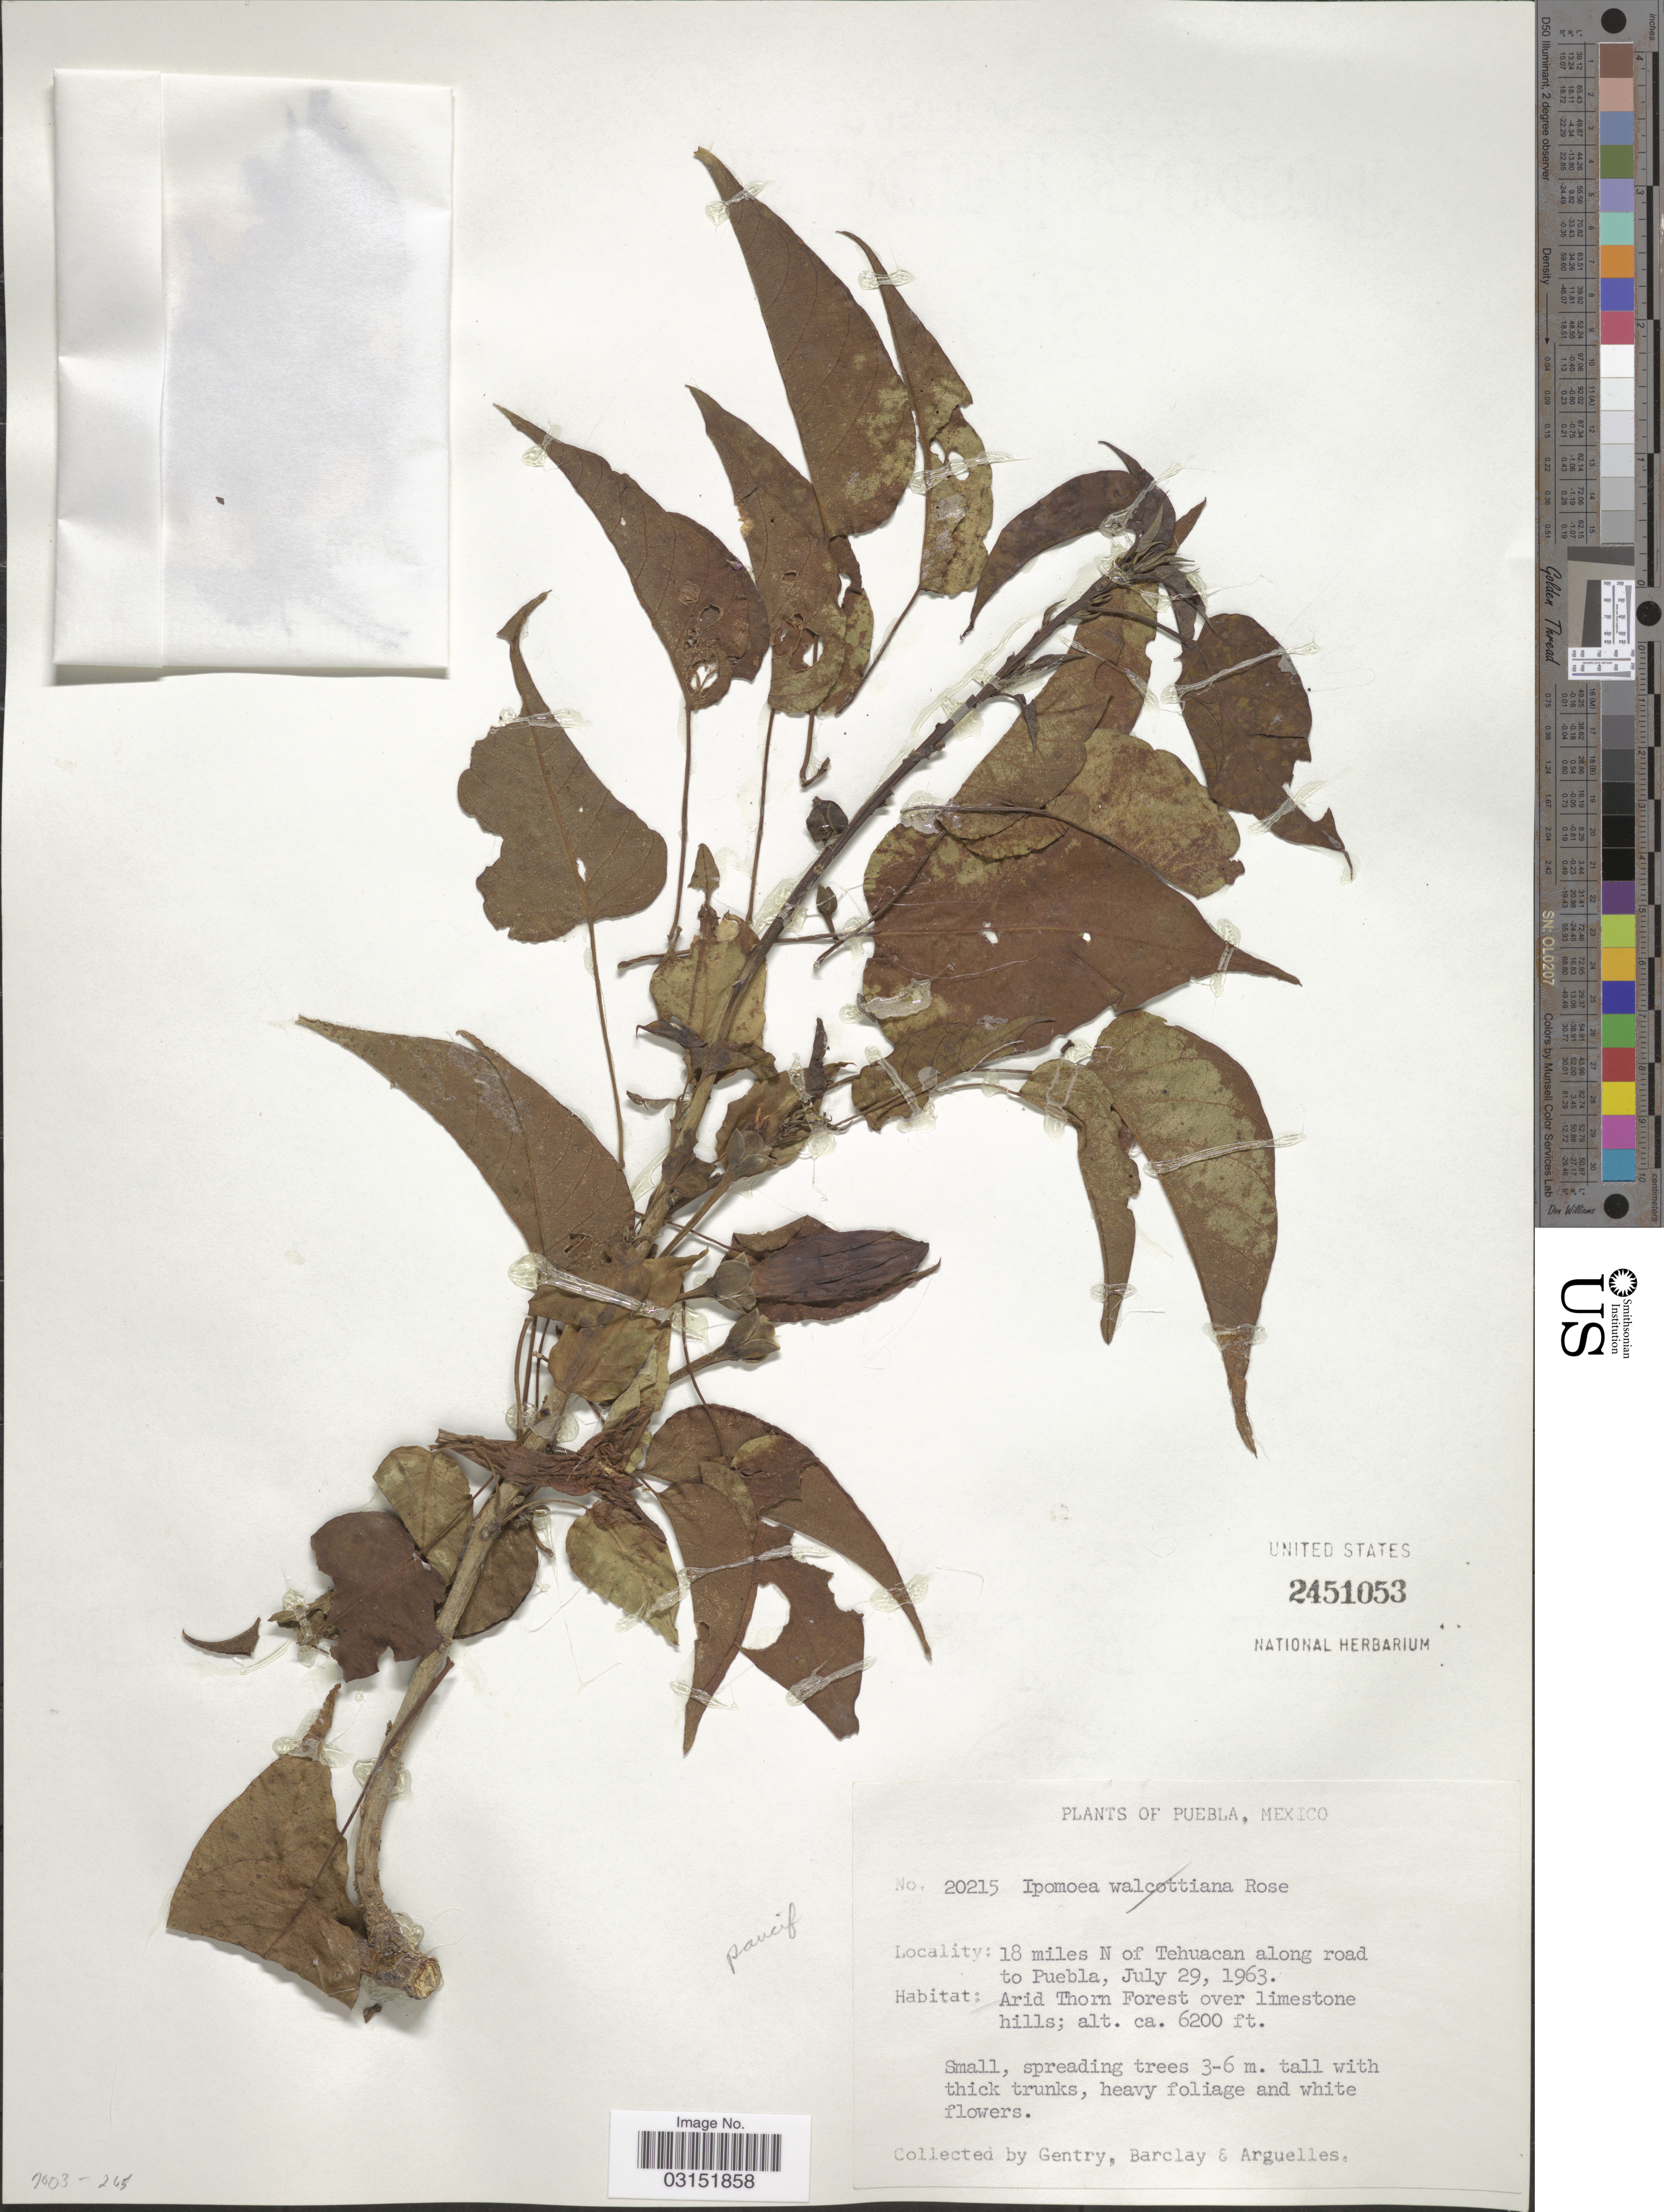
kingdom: Plantae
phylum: Tracheophyta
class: Magnoliopsida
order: Solanales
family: Convolvulaceae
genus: Ipomoea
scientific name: Ipomoea wolcottiana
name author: Rose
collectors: Gentry, --, -- Barclay & Arguelles, --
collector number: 20215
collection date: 1963-07-29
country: Mexico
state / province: Puebla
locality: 18 miles N of Tehuacan along road to Puebla.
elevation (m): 1890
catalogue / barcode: US 2451053